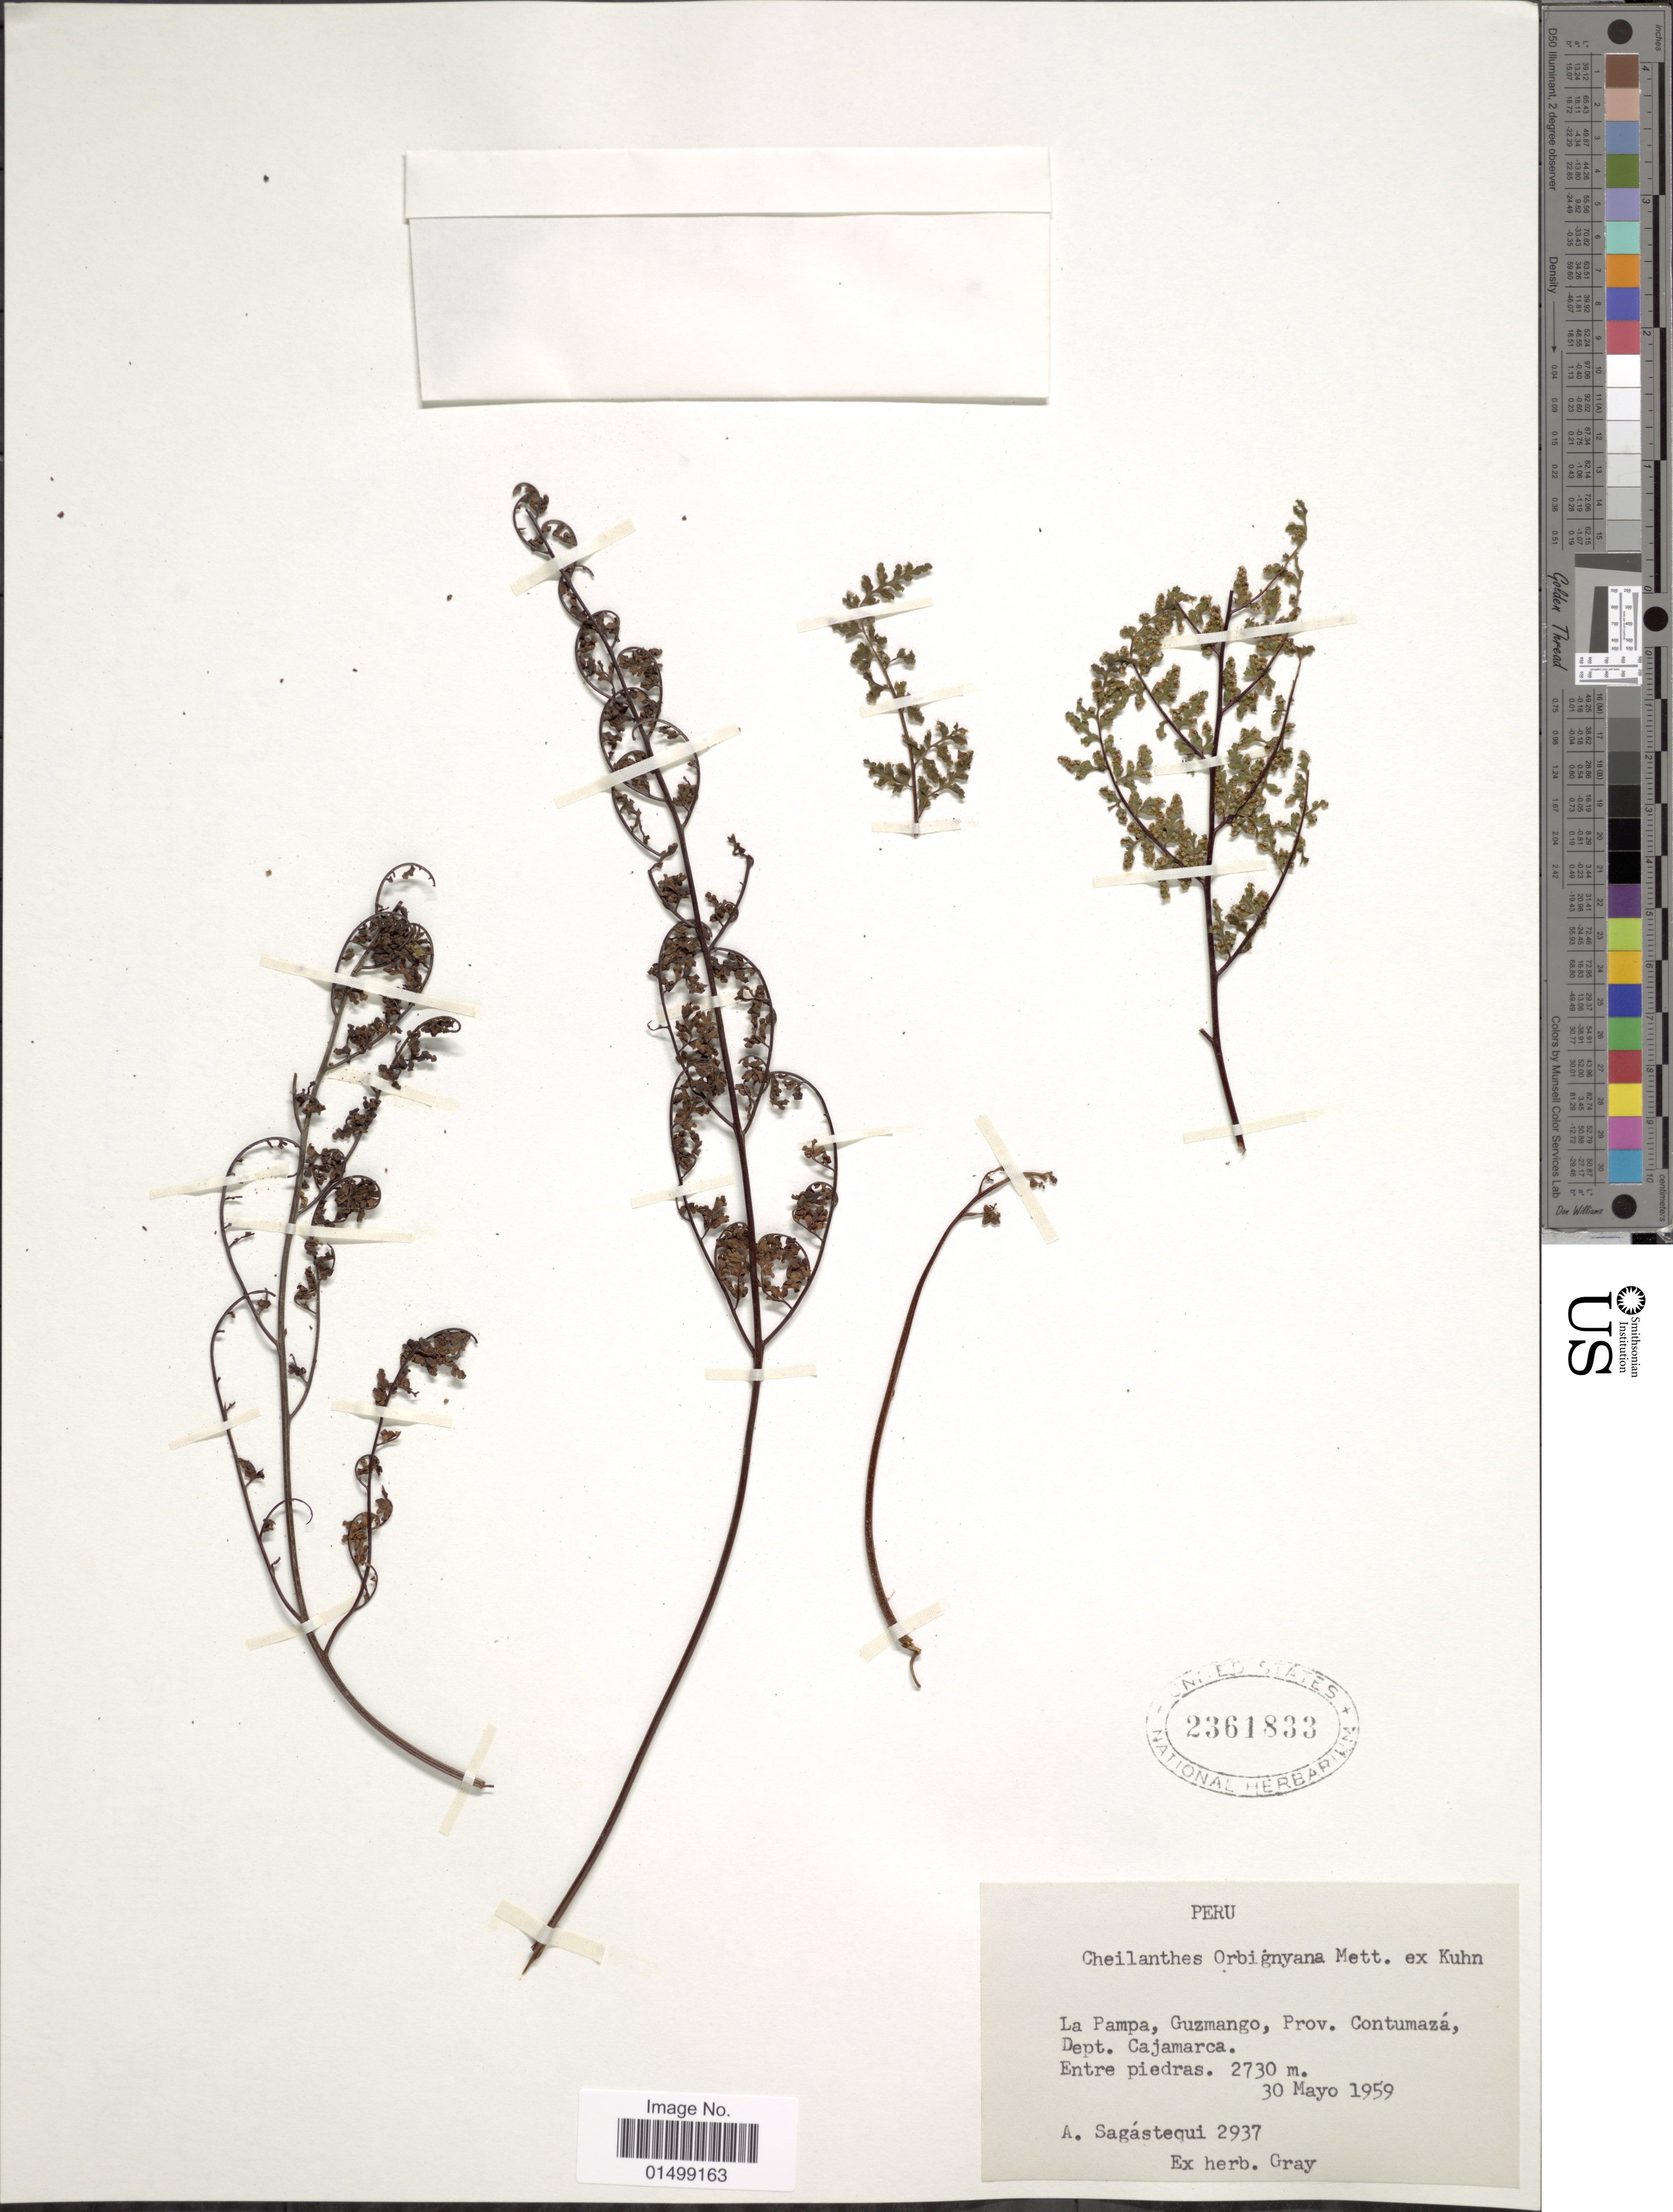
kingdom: Plantae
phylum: Tracheophyta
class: Polypodiopsida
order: Polypodiales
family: Pteridaceae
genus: Cheilanthes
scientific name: Cheilanthes orbignyana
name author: Mett.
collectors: A. Sagástegui A.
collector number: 2937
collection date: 1959-05-30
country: Peru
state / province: Cajamarca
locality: La Pampa, Guzmango, Prov, Contumazá, entre piedras.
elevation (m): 2730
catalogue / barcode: US 2361833